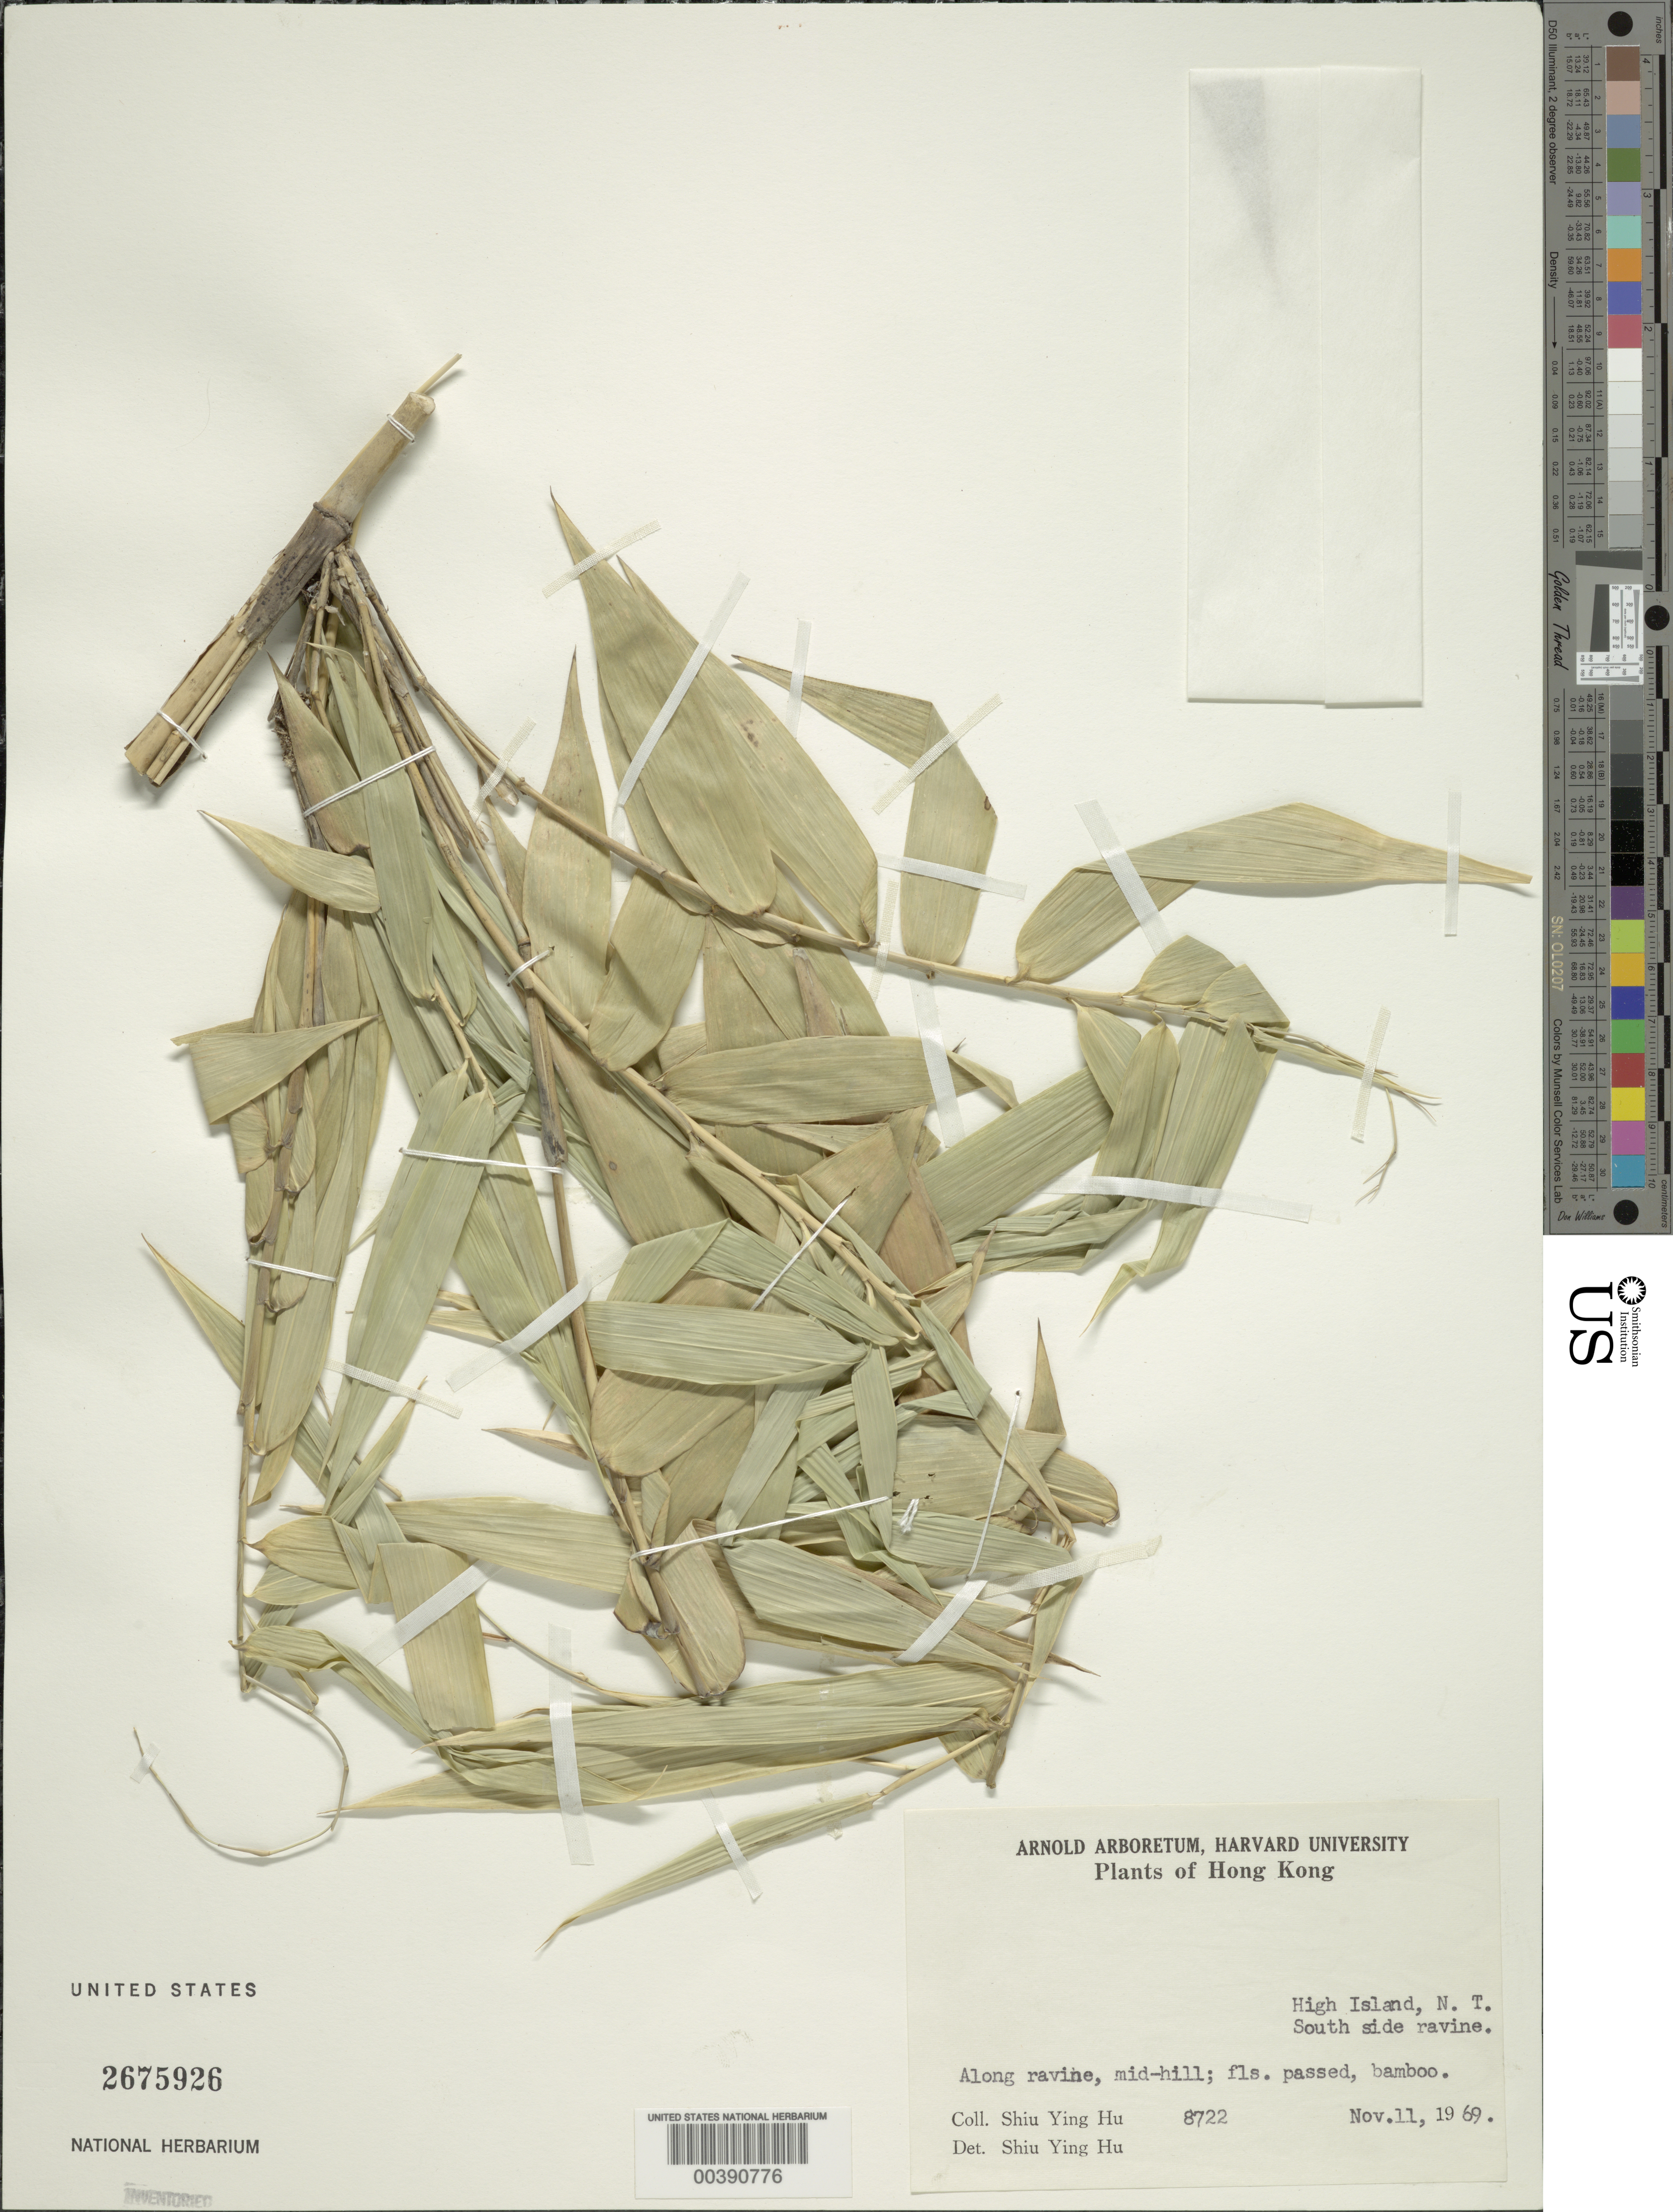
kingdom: Plantae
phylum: Tracheophyta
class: Liliopsida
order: Poales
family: Poaceae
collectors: Y. Shiu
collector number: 8722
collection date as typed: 11 Nov 1969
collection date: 1969-11-11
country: China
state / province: Hong Kong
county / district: New Territories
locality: High isl.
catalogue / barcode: US 2675926